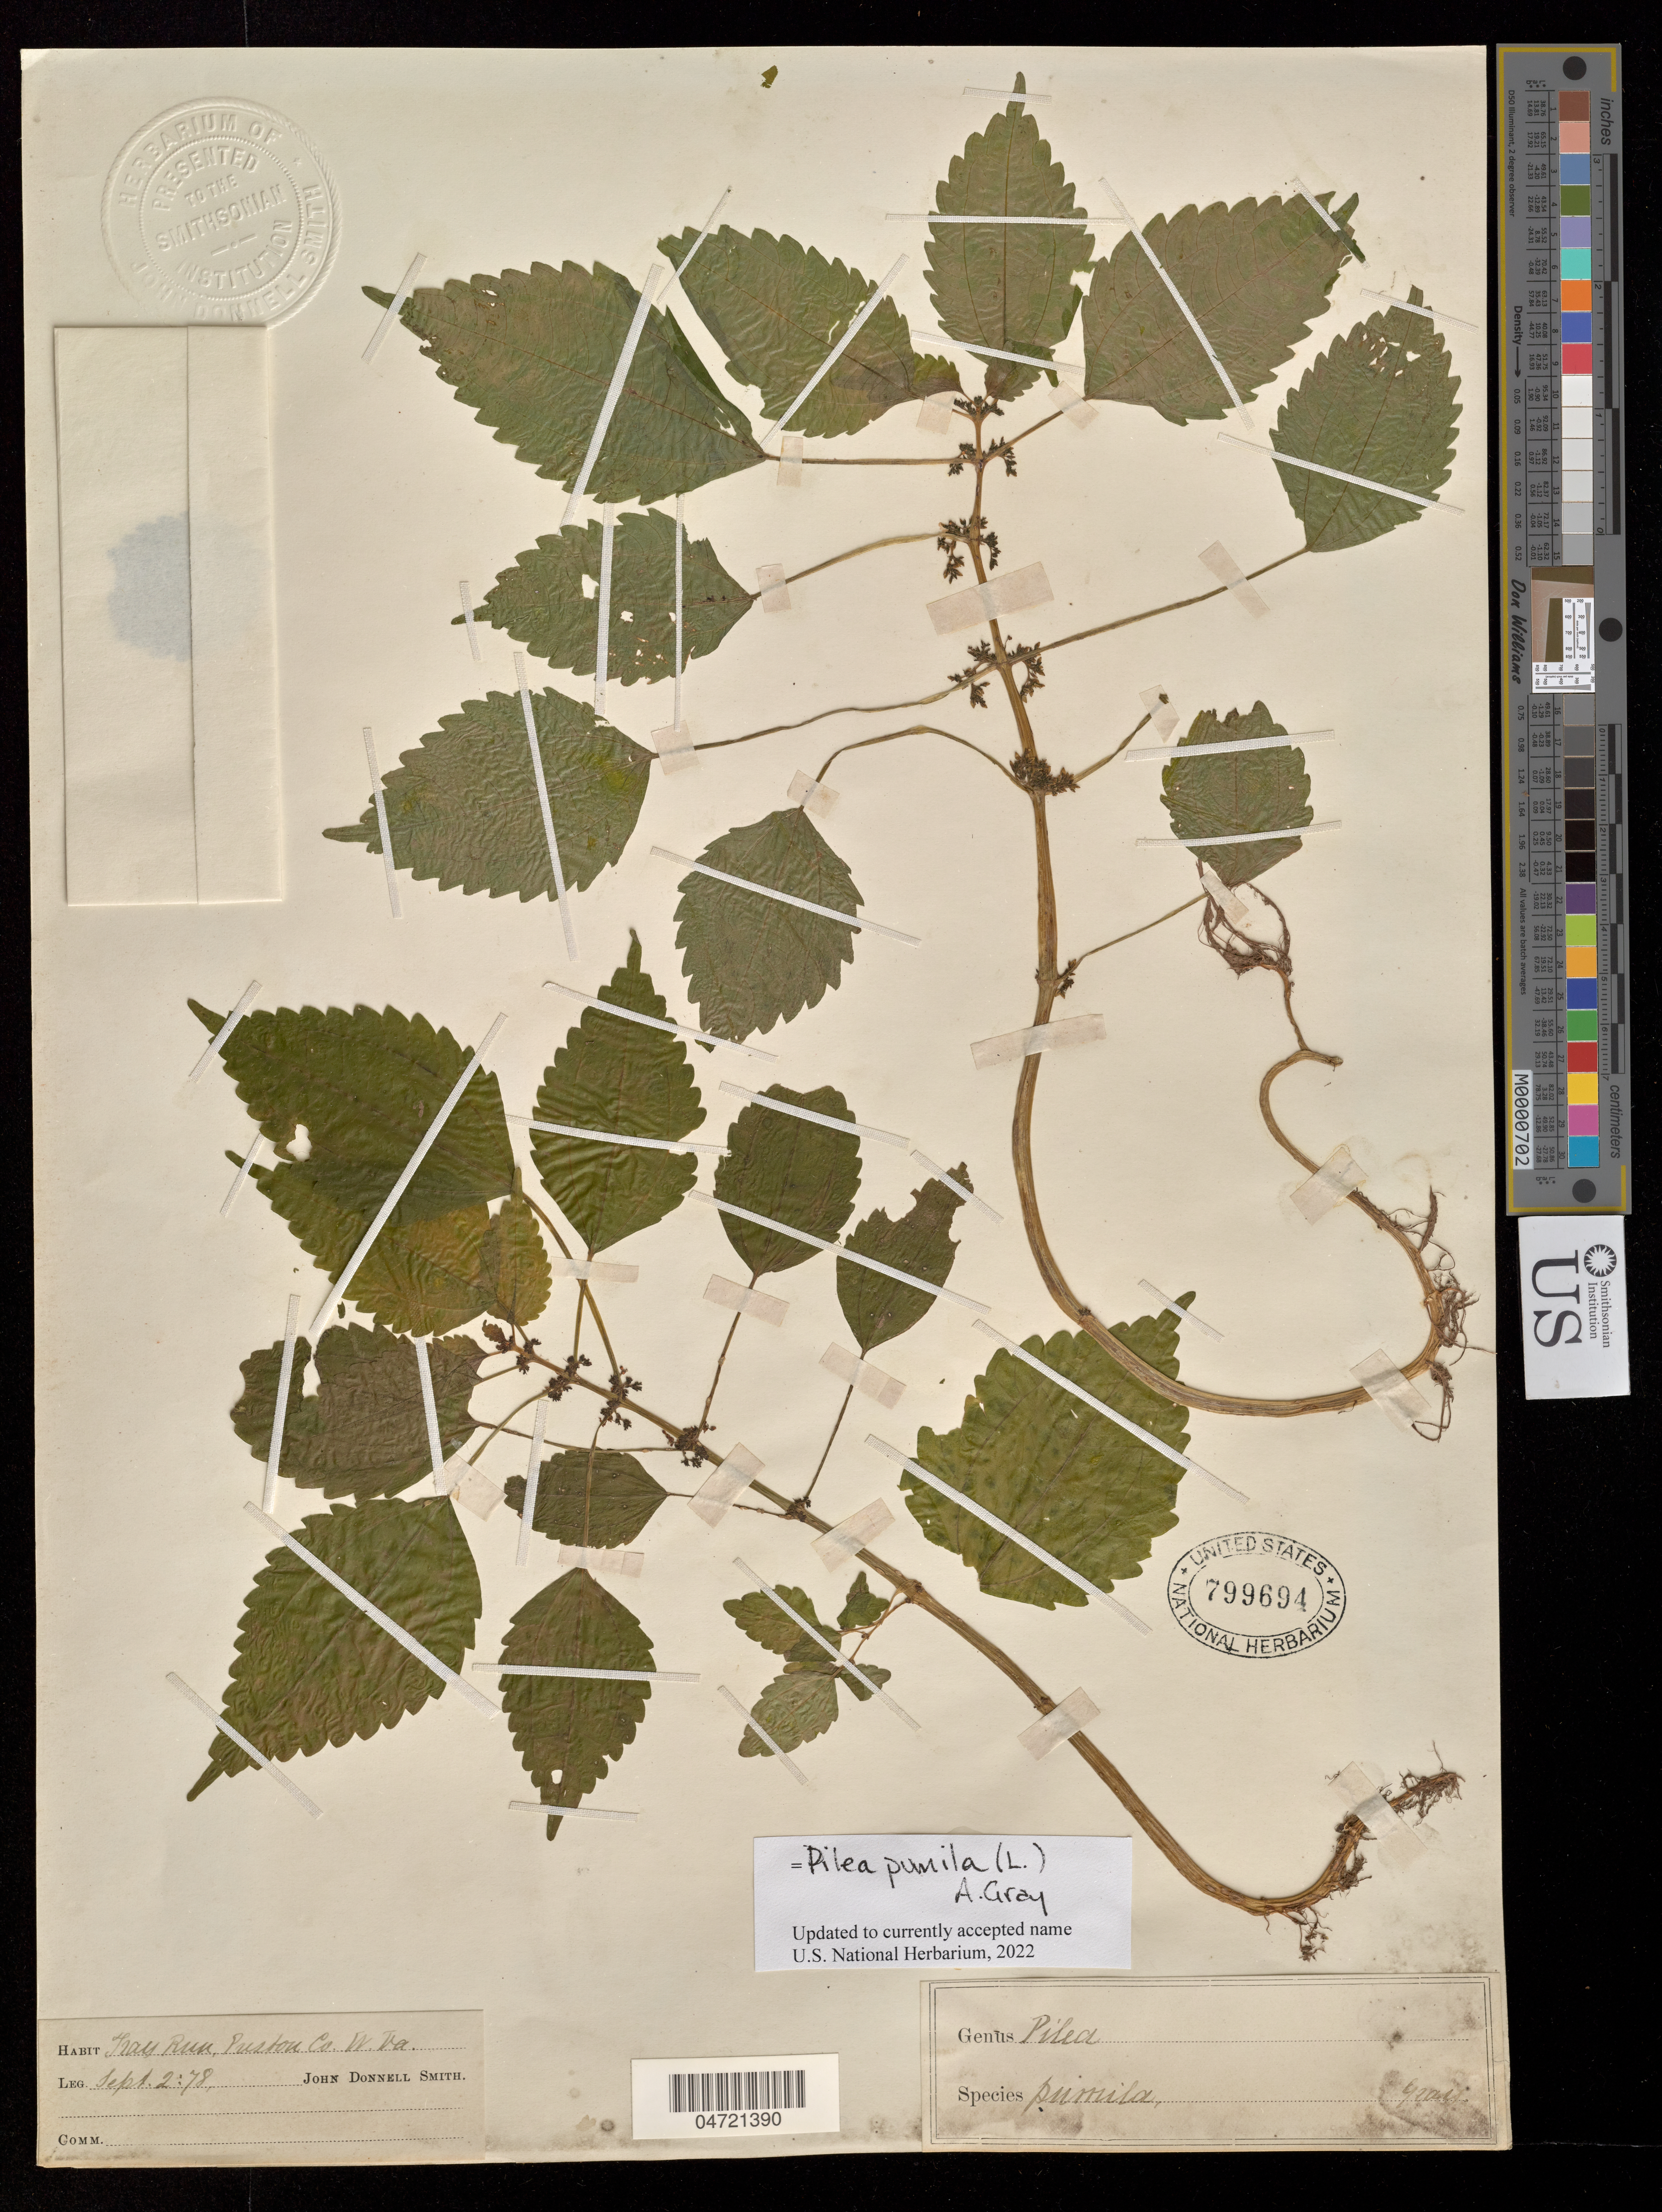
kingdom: Plantae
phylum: Tracheophyta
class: Magnoliopsida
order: Rosales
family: Urticaceae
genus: Pilea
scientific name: Pilea pumila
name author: (L.) A. Gray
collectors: J. Donnell Smith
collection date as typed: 2 Sep 1878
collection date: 1878-09-02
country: United States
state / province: West Virginia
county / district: Preston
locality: Tray Run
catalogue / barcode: US 799694